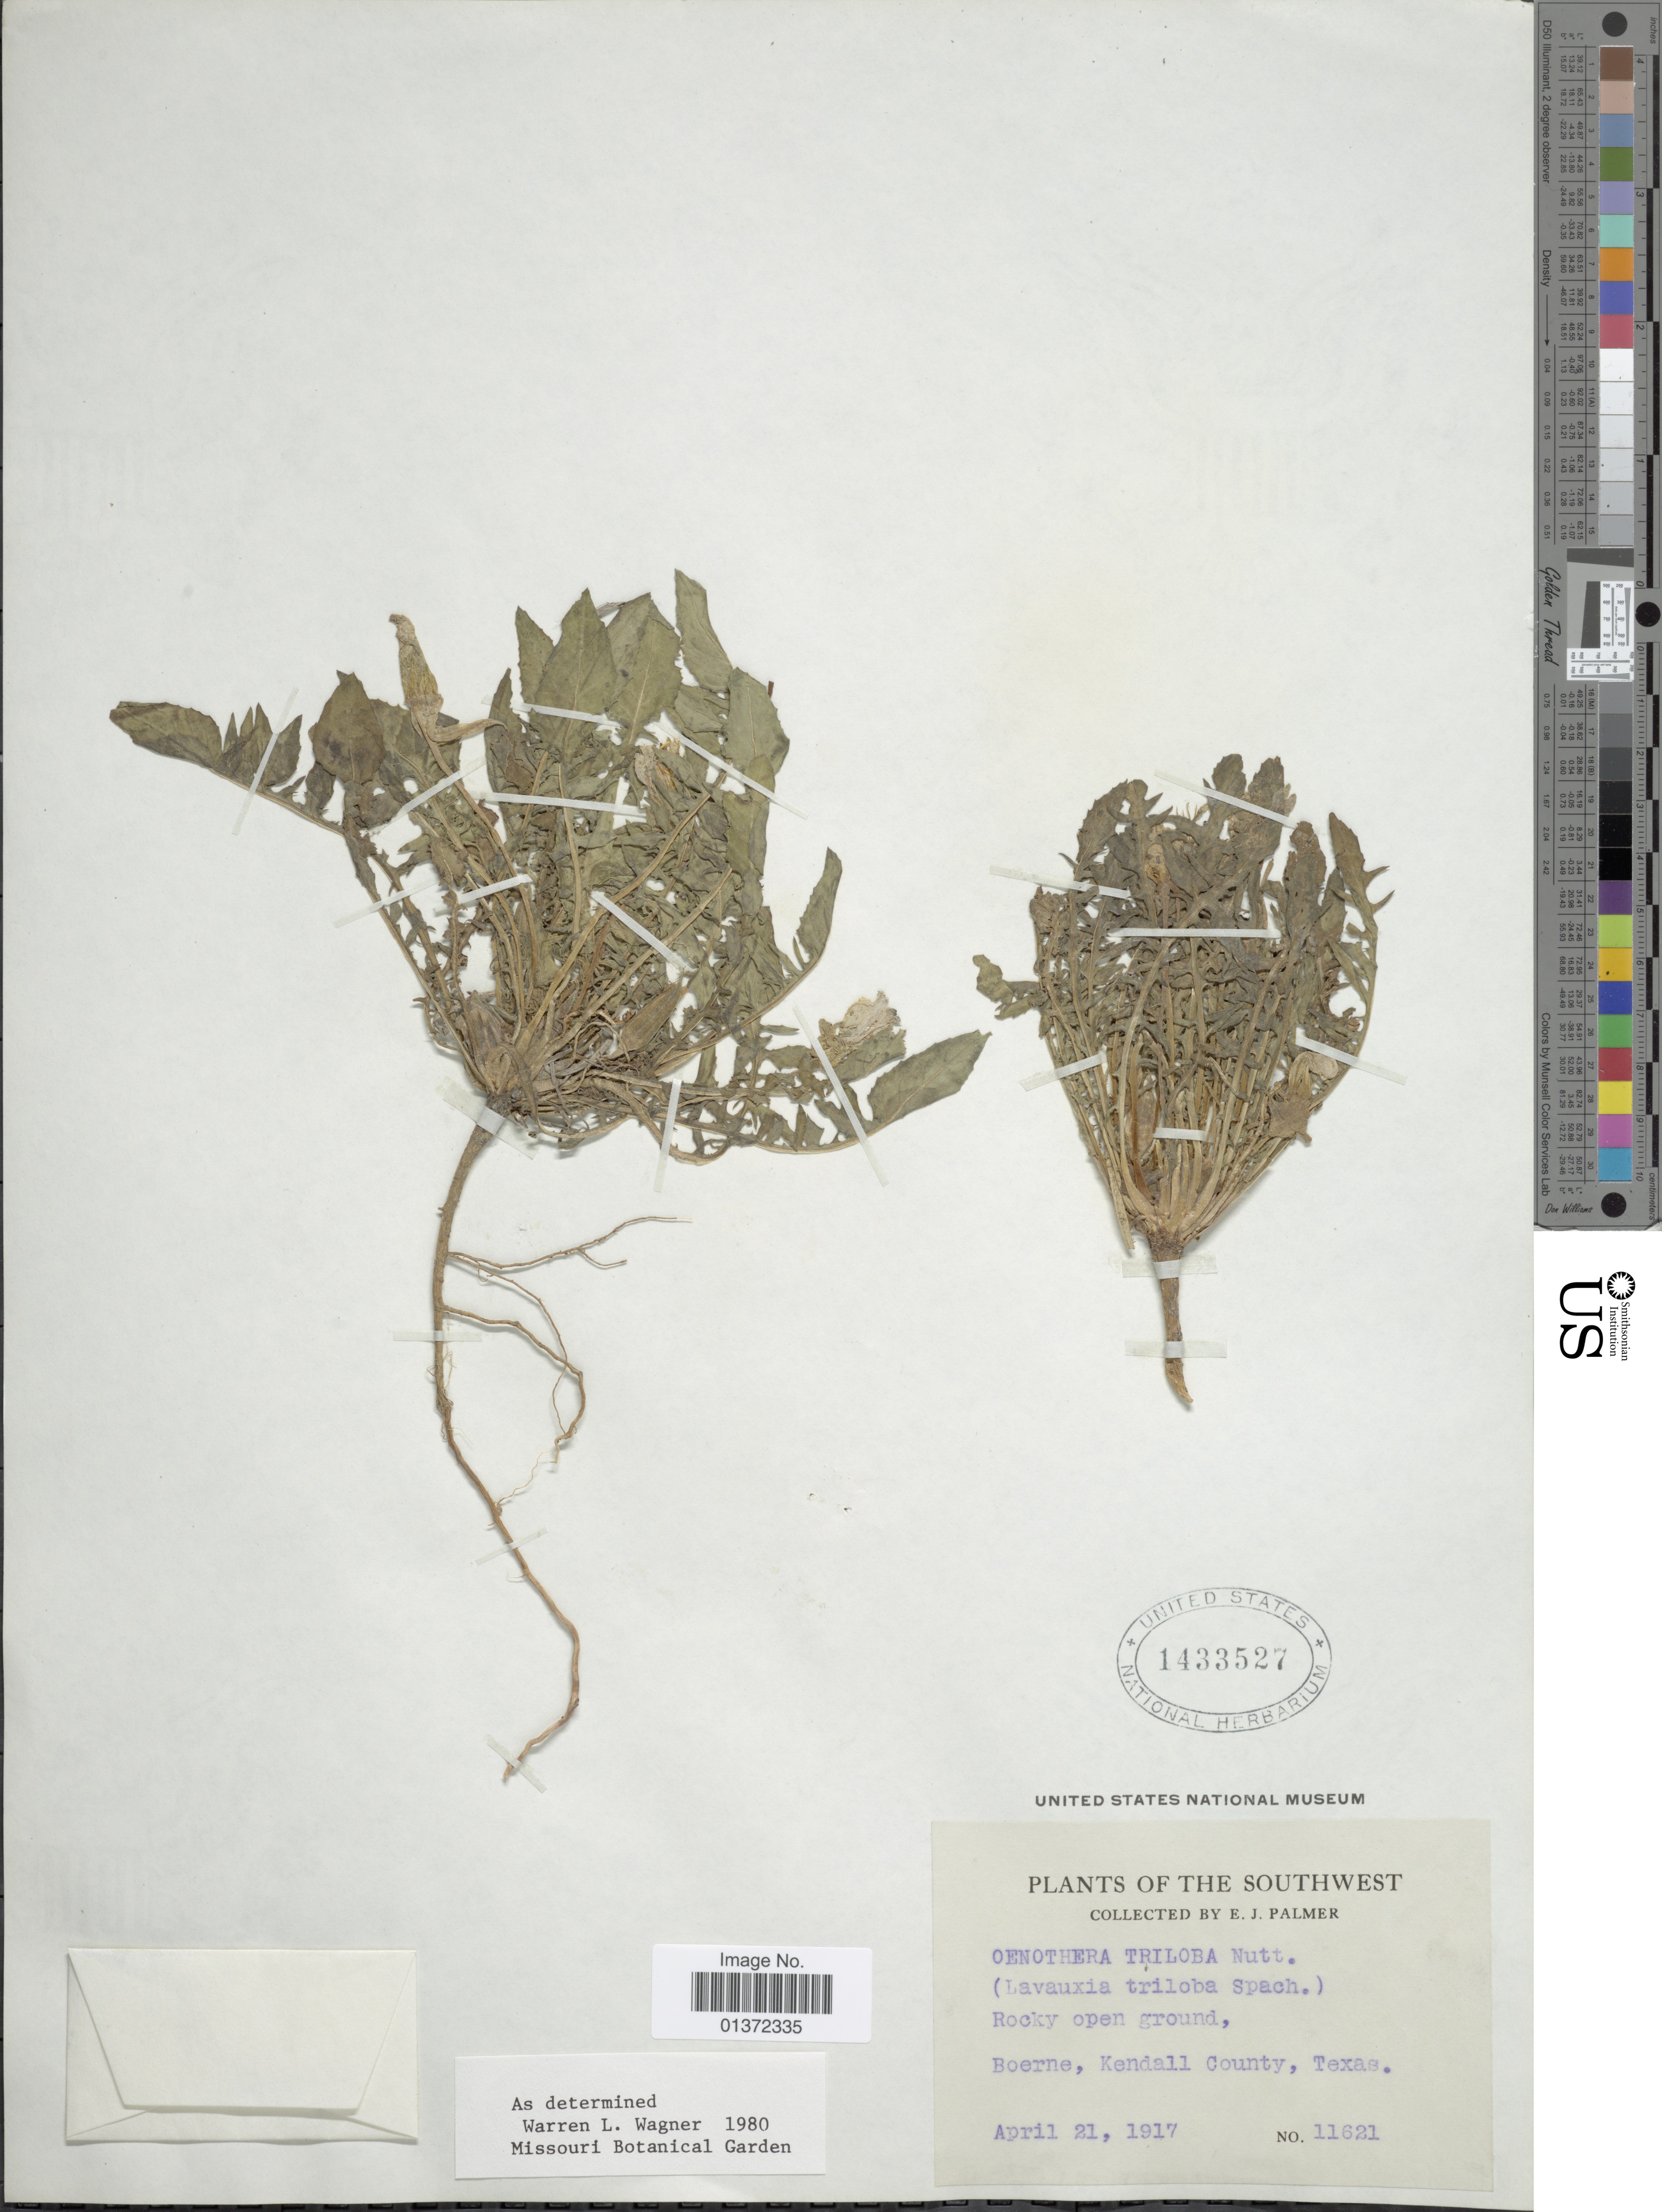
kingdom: Plantae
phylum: Tracheophyta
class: Magnoliopsida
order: Myrtales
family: Onagraceae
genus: Oenothera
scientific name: Oenothera triloba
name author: Nutt.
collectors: E. J. Palmer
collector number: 11621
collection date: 1917-04-21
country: United States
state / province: Texas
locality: Southwest, Boerne, Kendall County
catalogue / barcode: US 1433527